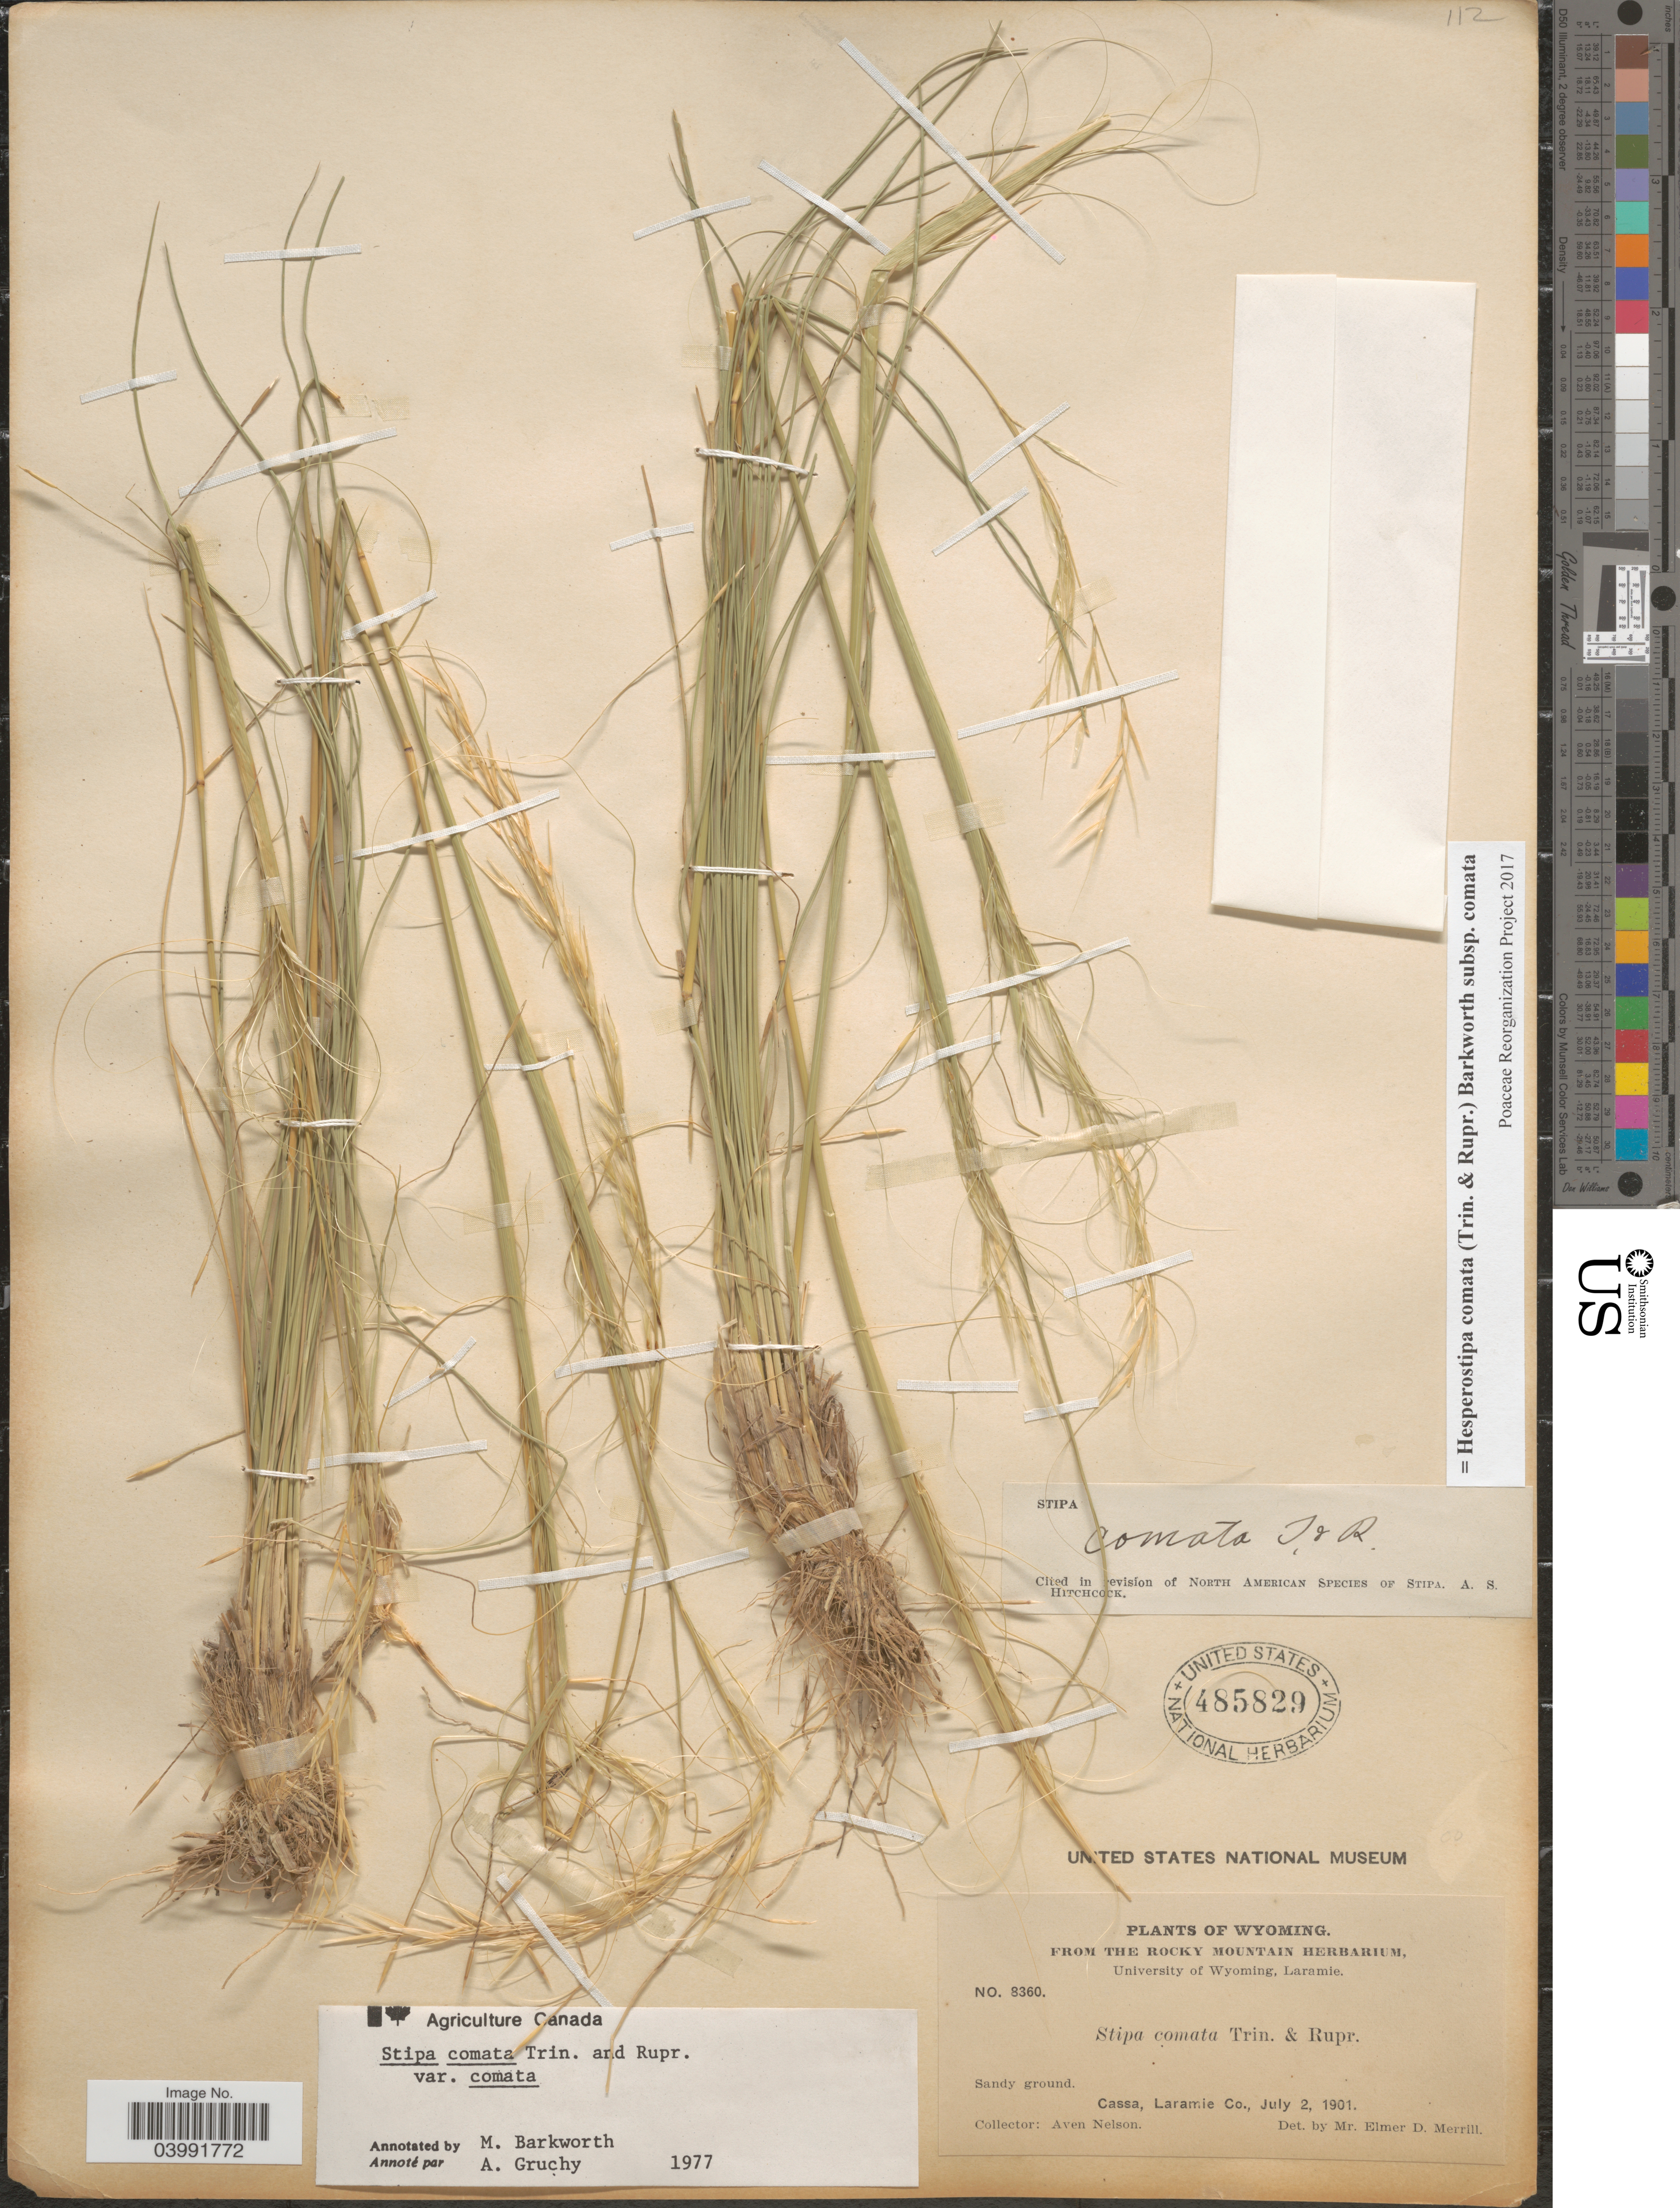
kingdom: Plantae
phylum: Tracheophyta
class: Liliopsida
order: Poales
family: Poaceae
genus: Hesperostipa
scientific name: Hesperostipa comata subsp. comata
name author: (Trin. & Rupr.) Barkworth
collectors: A. Nelson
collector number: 8360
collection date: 1901-07-02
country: United States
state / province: Wyoming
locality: Sandy ground. Cassa, Laramie Co.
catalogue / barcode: US 485829